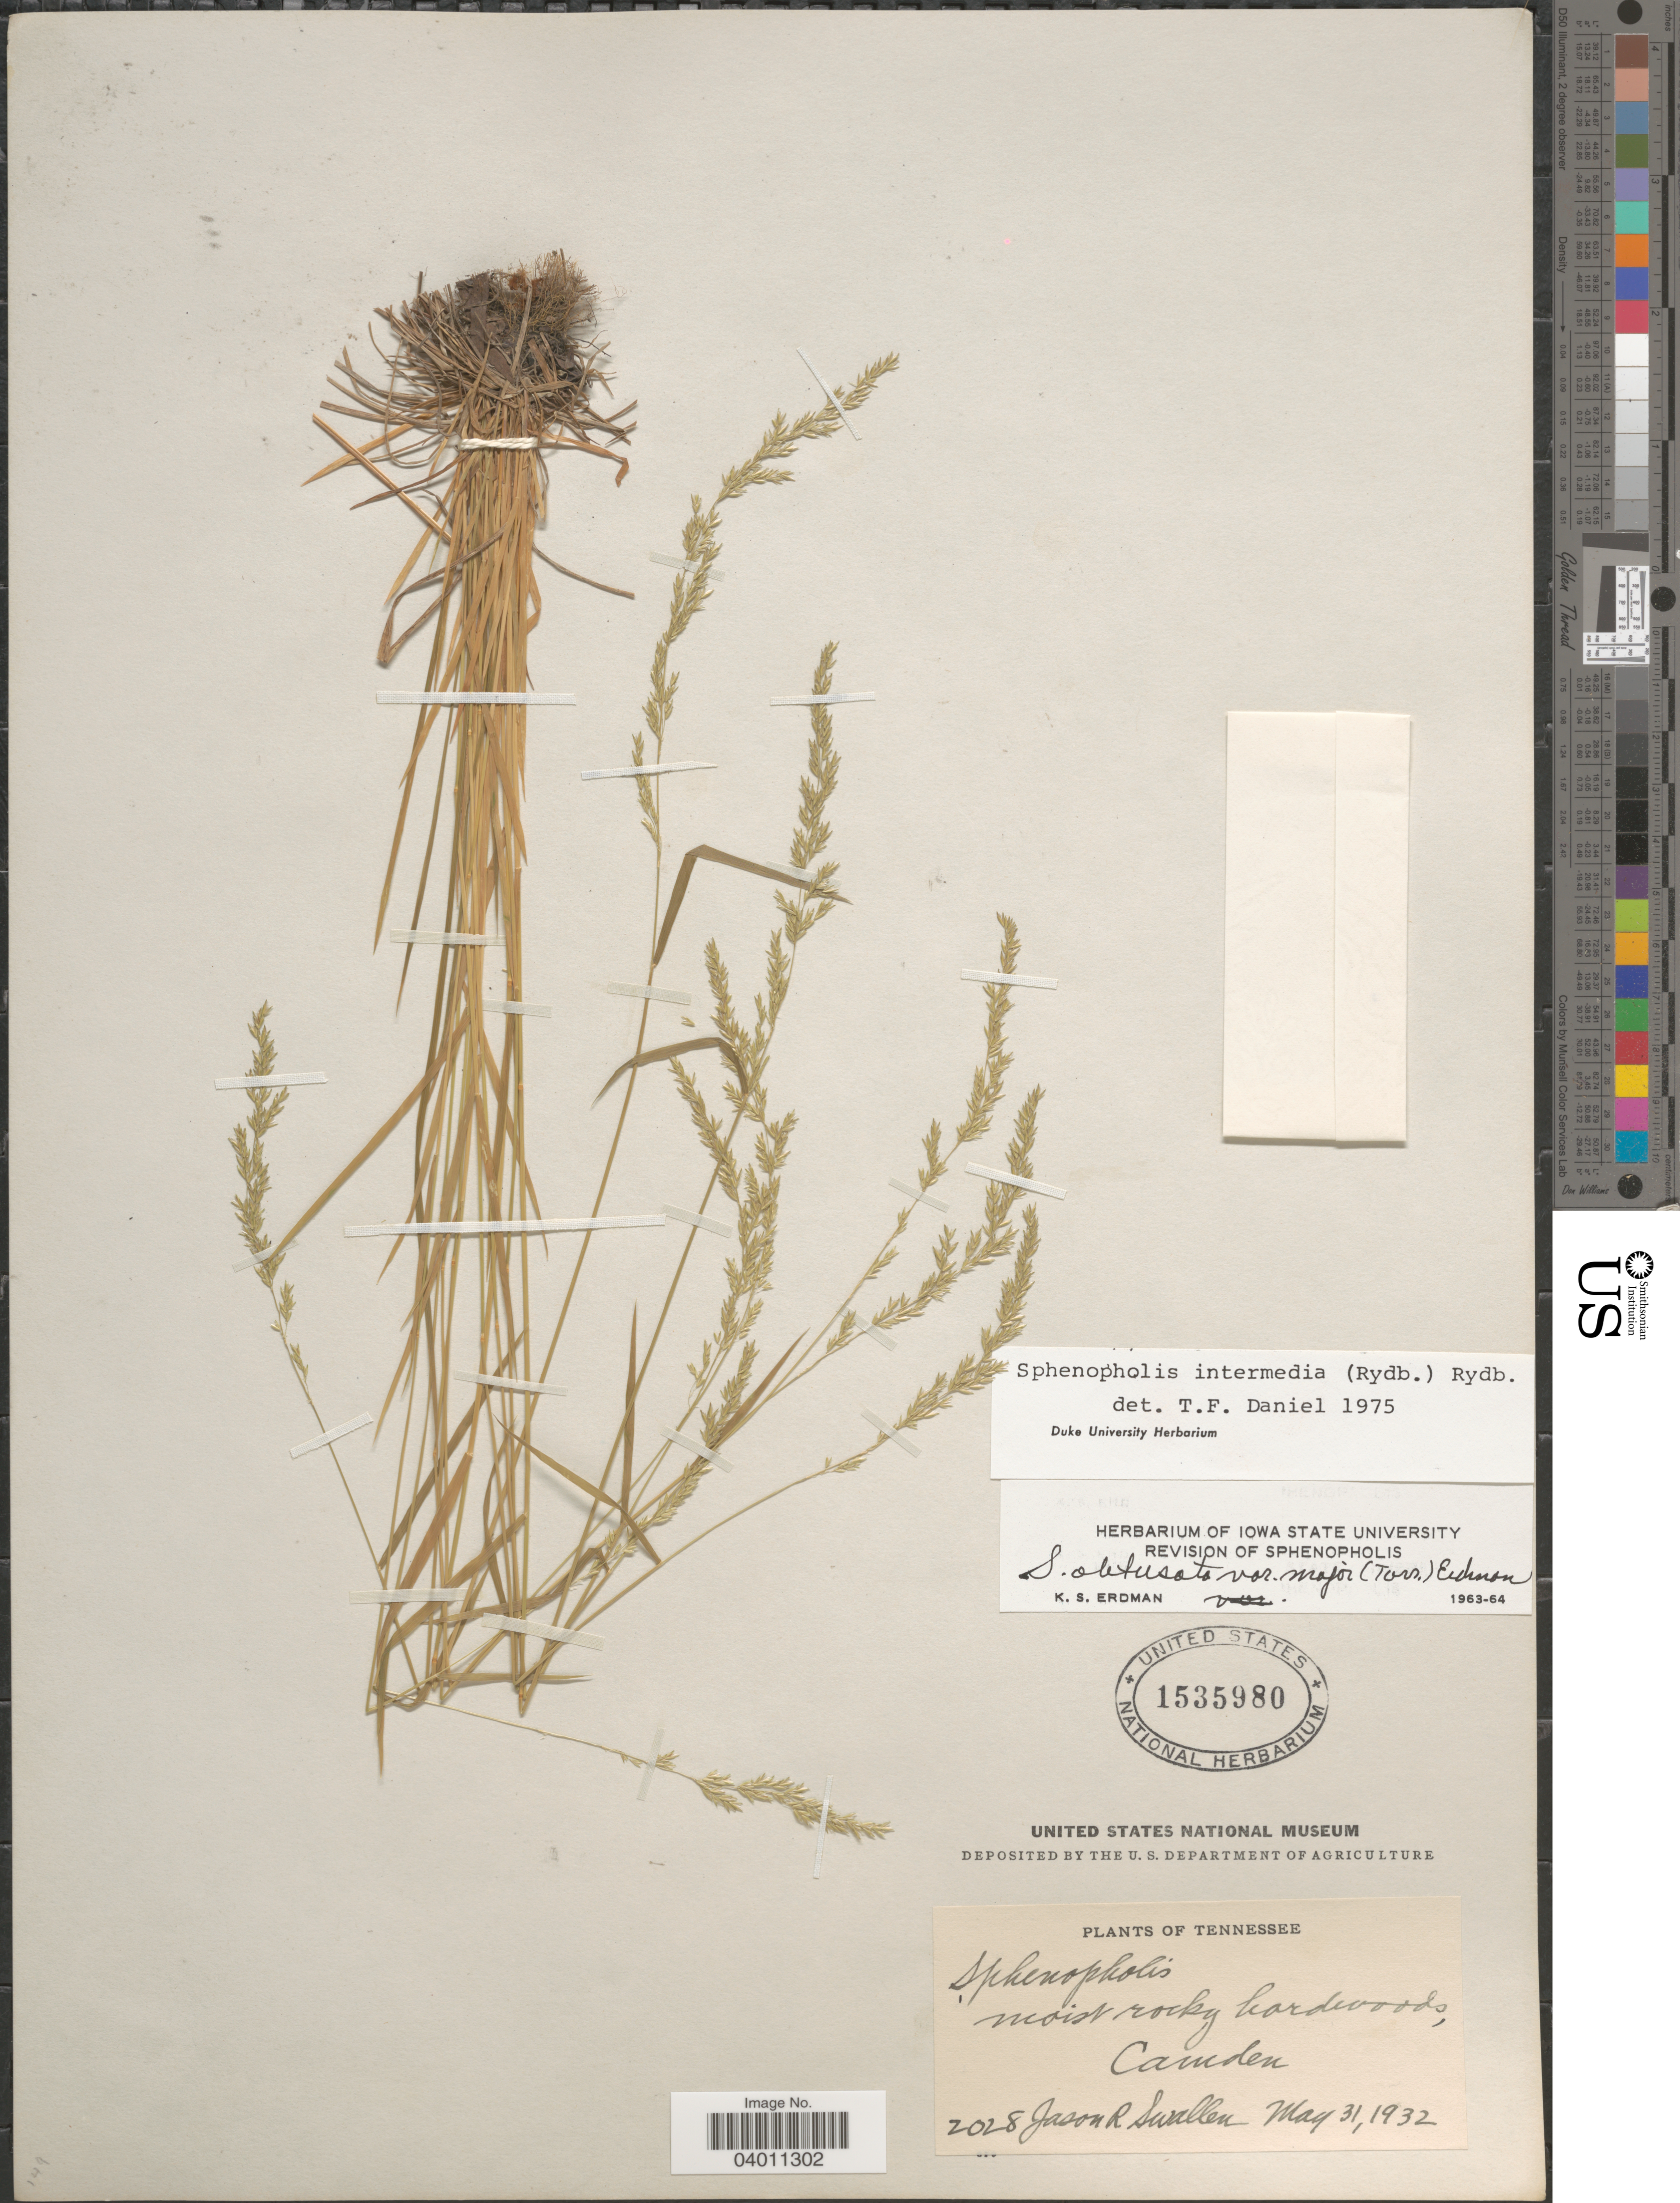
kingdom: Plantae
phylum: Tracheophyta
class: Liliopsida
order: Poales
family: Poaceae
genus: Sphenopholis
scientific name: Sphenopholis intermedia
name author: (Rydb.) Rydb.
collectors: J. R. Swallen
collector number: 2028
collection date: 1932-05-31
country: United States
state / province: Tennessee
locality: Moist rocky hardwoods, Camden.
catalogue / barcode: US 1535980